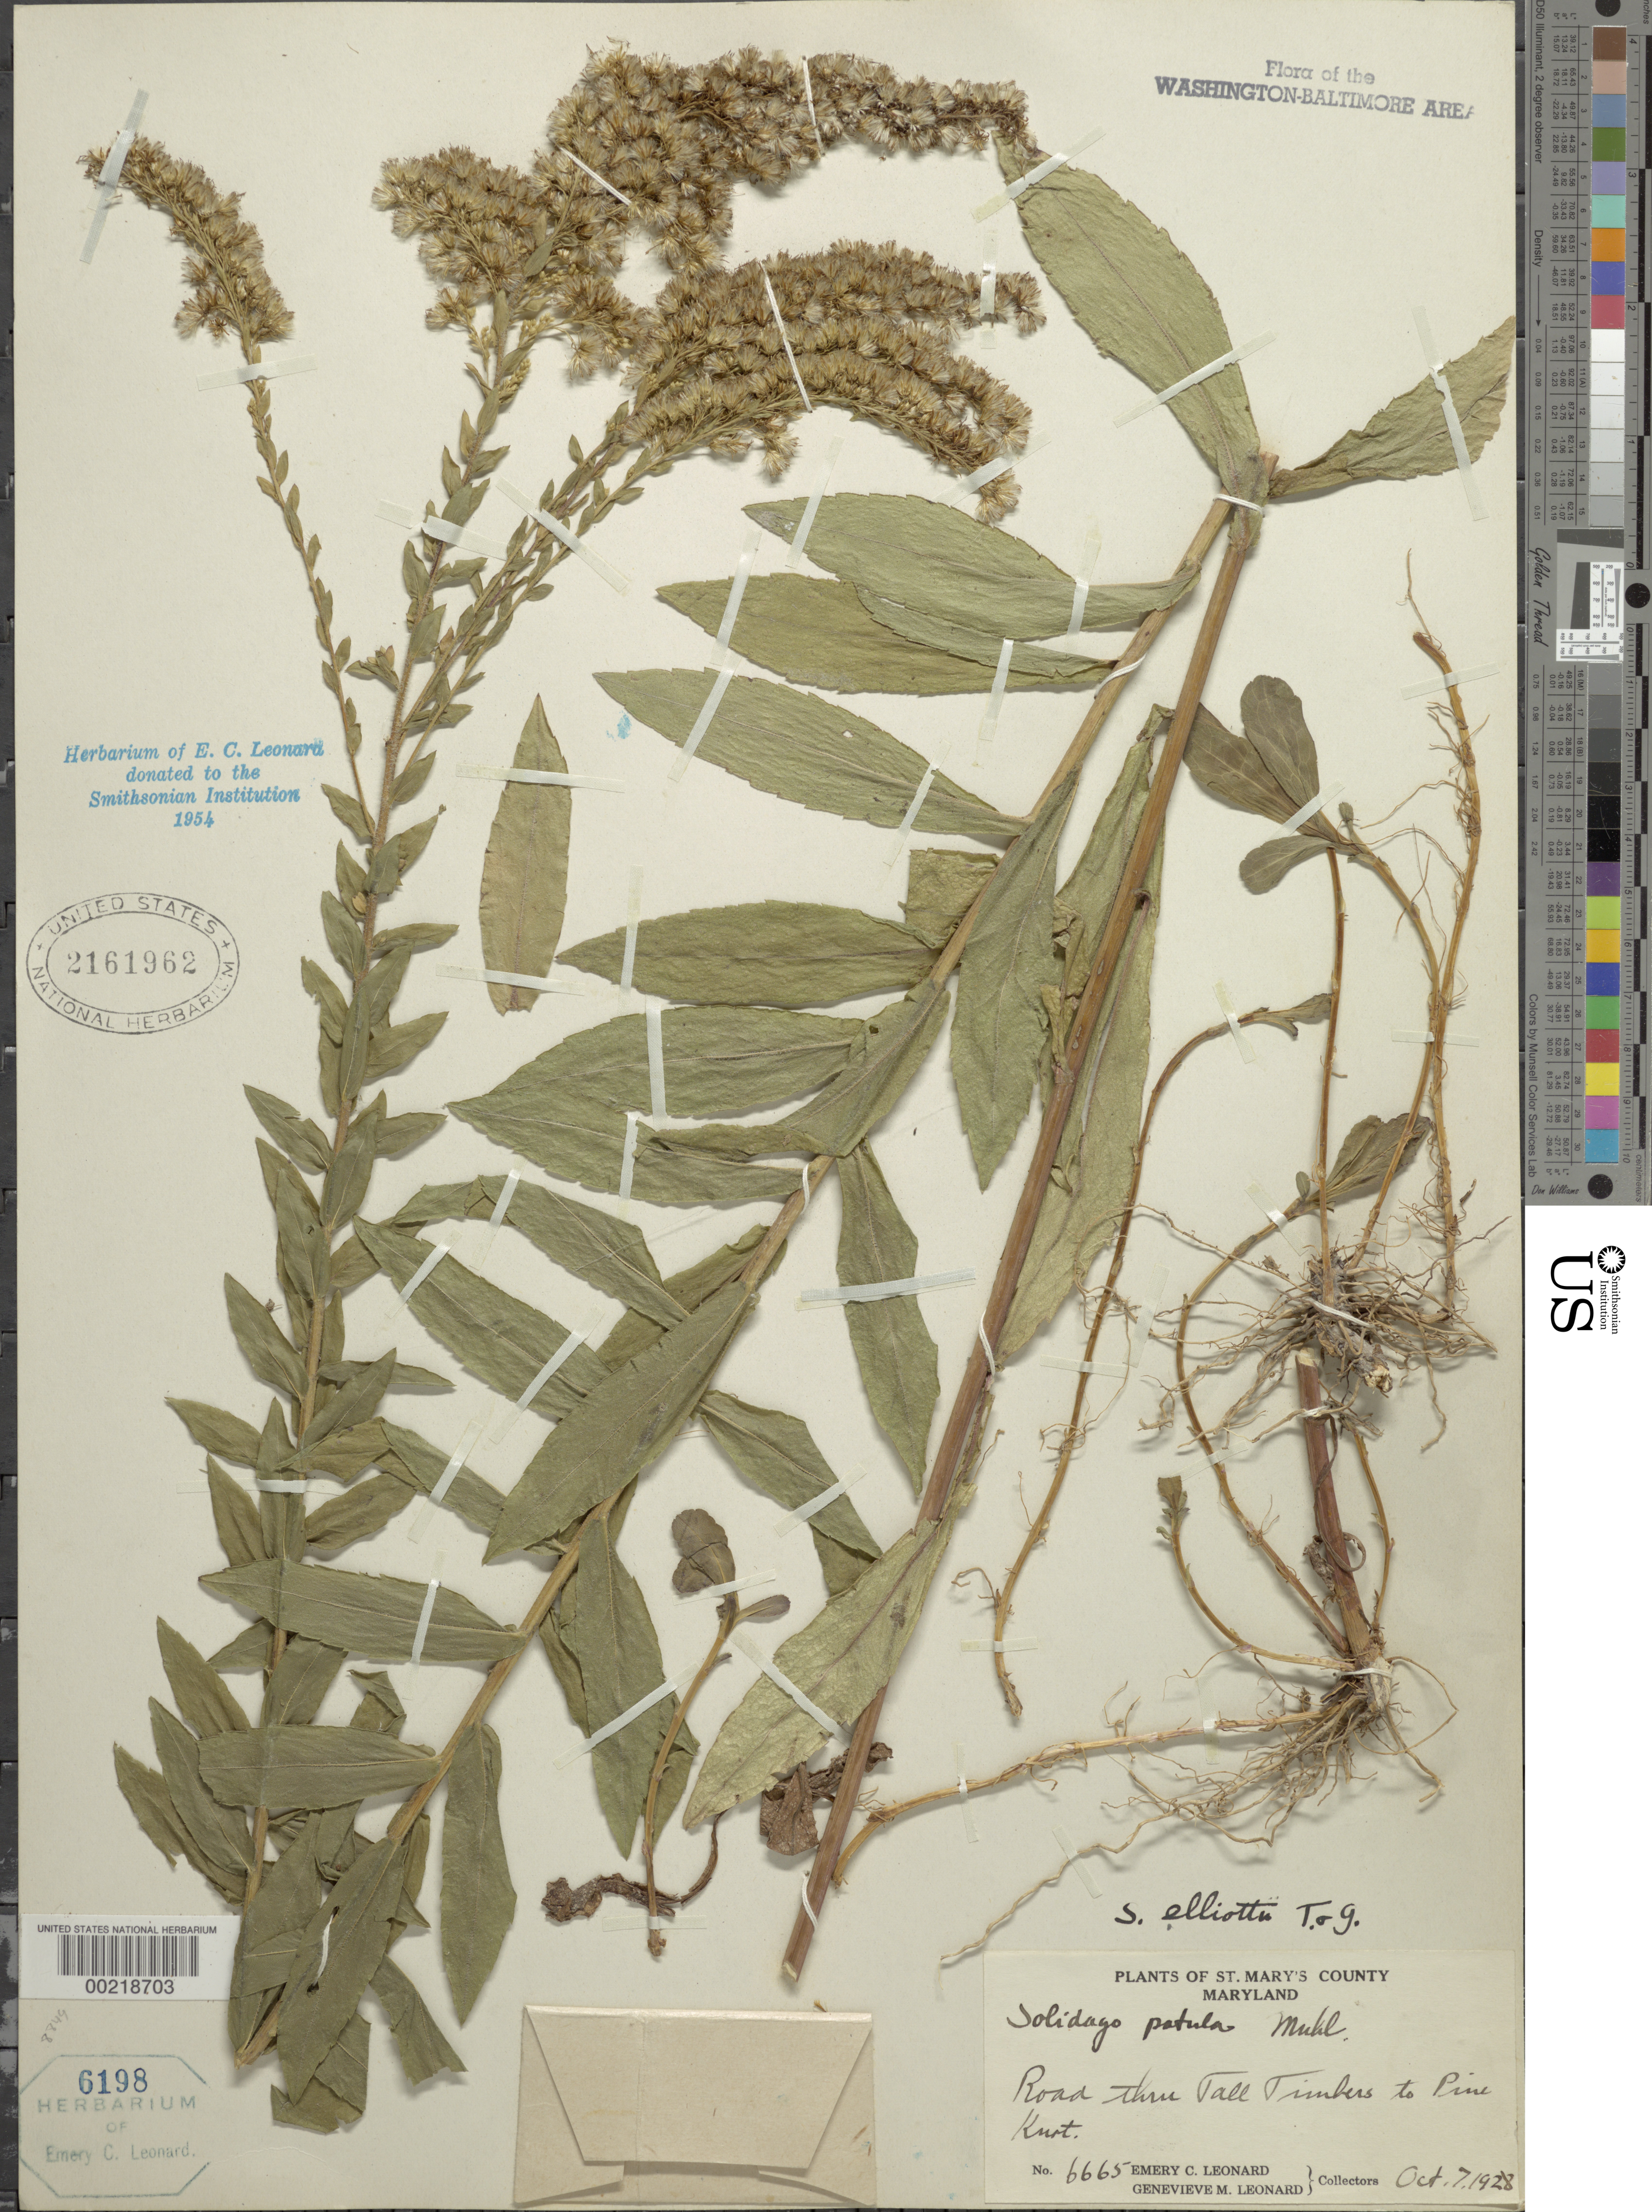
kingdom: Plantae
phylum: Tracheophyta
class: Magnoliopsida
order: Asterales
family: Asteraceae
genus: Solidago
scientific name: Solidago latissimifolia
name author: Mill.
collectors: E. C. Leonard & G. M. Leonard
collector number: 6665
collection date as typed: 07 Oct 1928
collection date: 1928-10-07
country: United States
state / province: Maryland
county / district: St. Mary's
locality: Tall Timbers to Pine Knot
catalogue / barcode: US 2161962